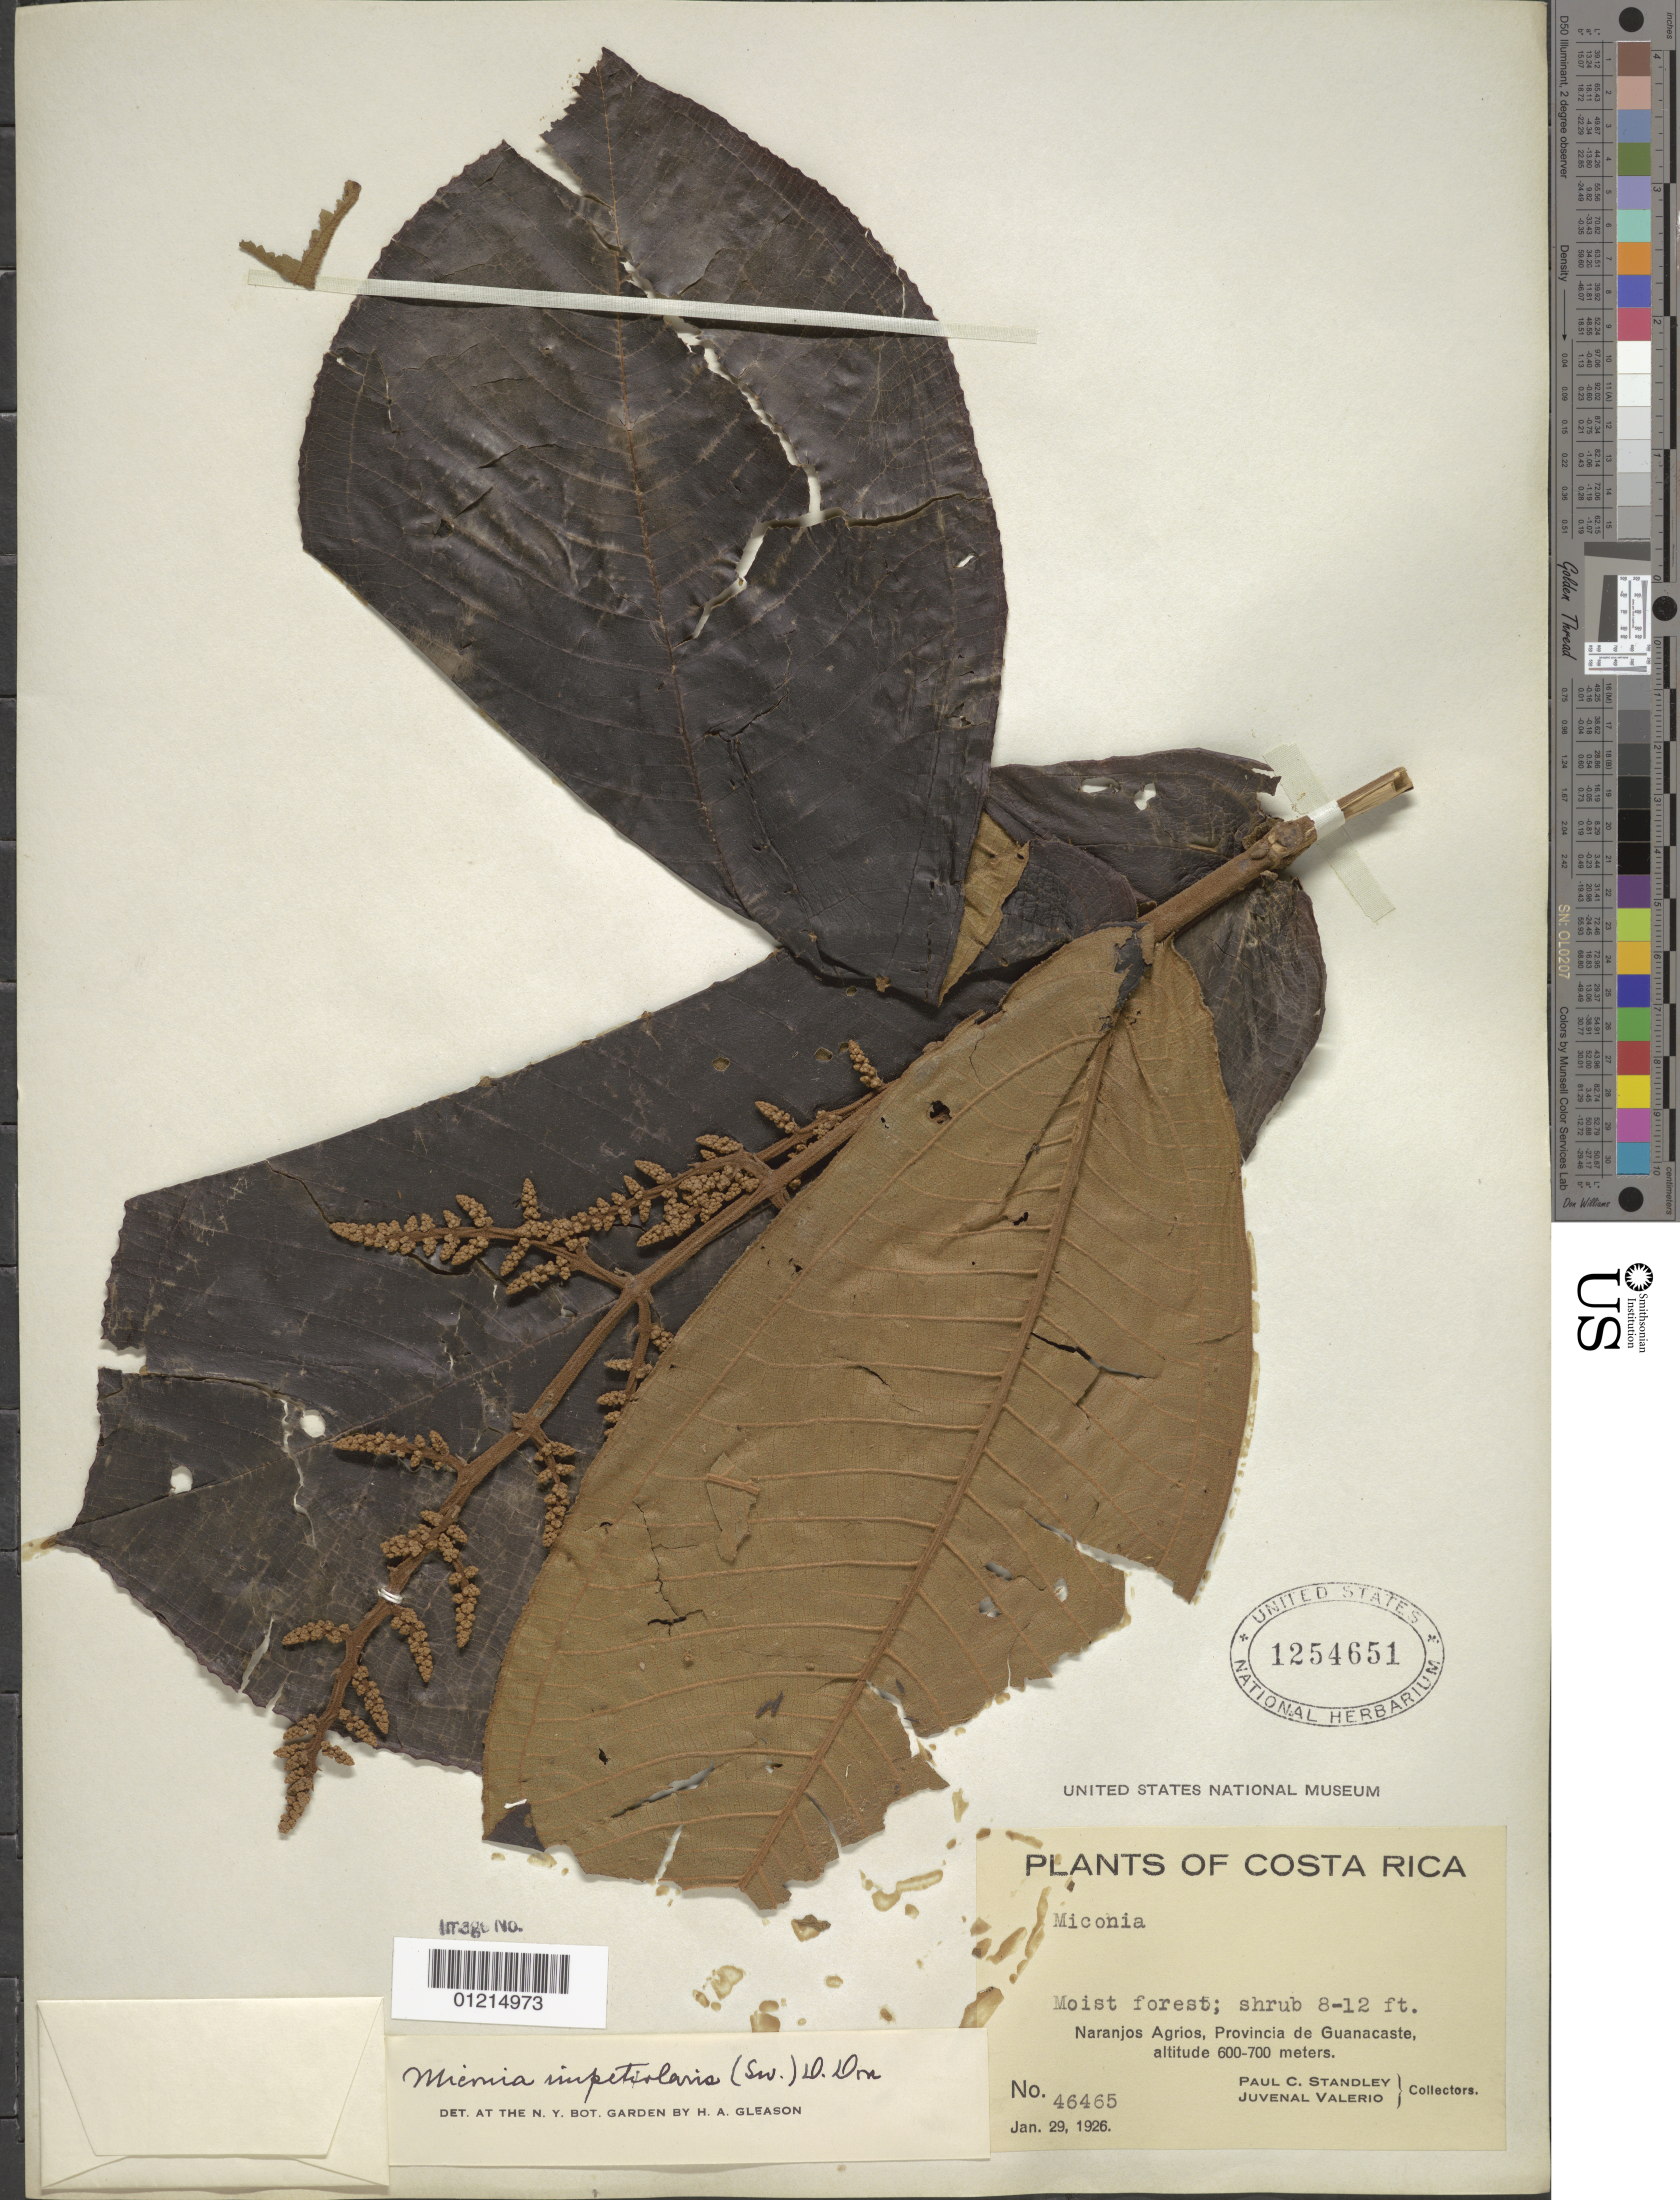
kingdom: Plantae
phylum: Tracheophyta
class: Magnoliopsida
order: Myrtales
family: Melastomataceae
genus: Miconia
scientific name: Miconia impetiolaris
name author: (Sw.) D. Don ex DC.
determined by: Gleason, H. A.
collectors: P. C. Standley & J. Valerio R.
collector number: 46465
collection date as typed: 29 Jan 1926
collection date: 1926-01-29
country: Costa Rica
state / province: Guanacaste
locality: Naranjos Agrios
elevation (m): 600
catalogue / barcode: US 1254651